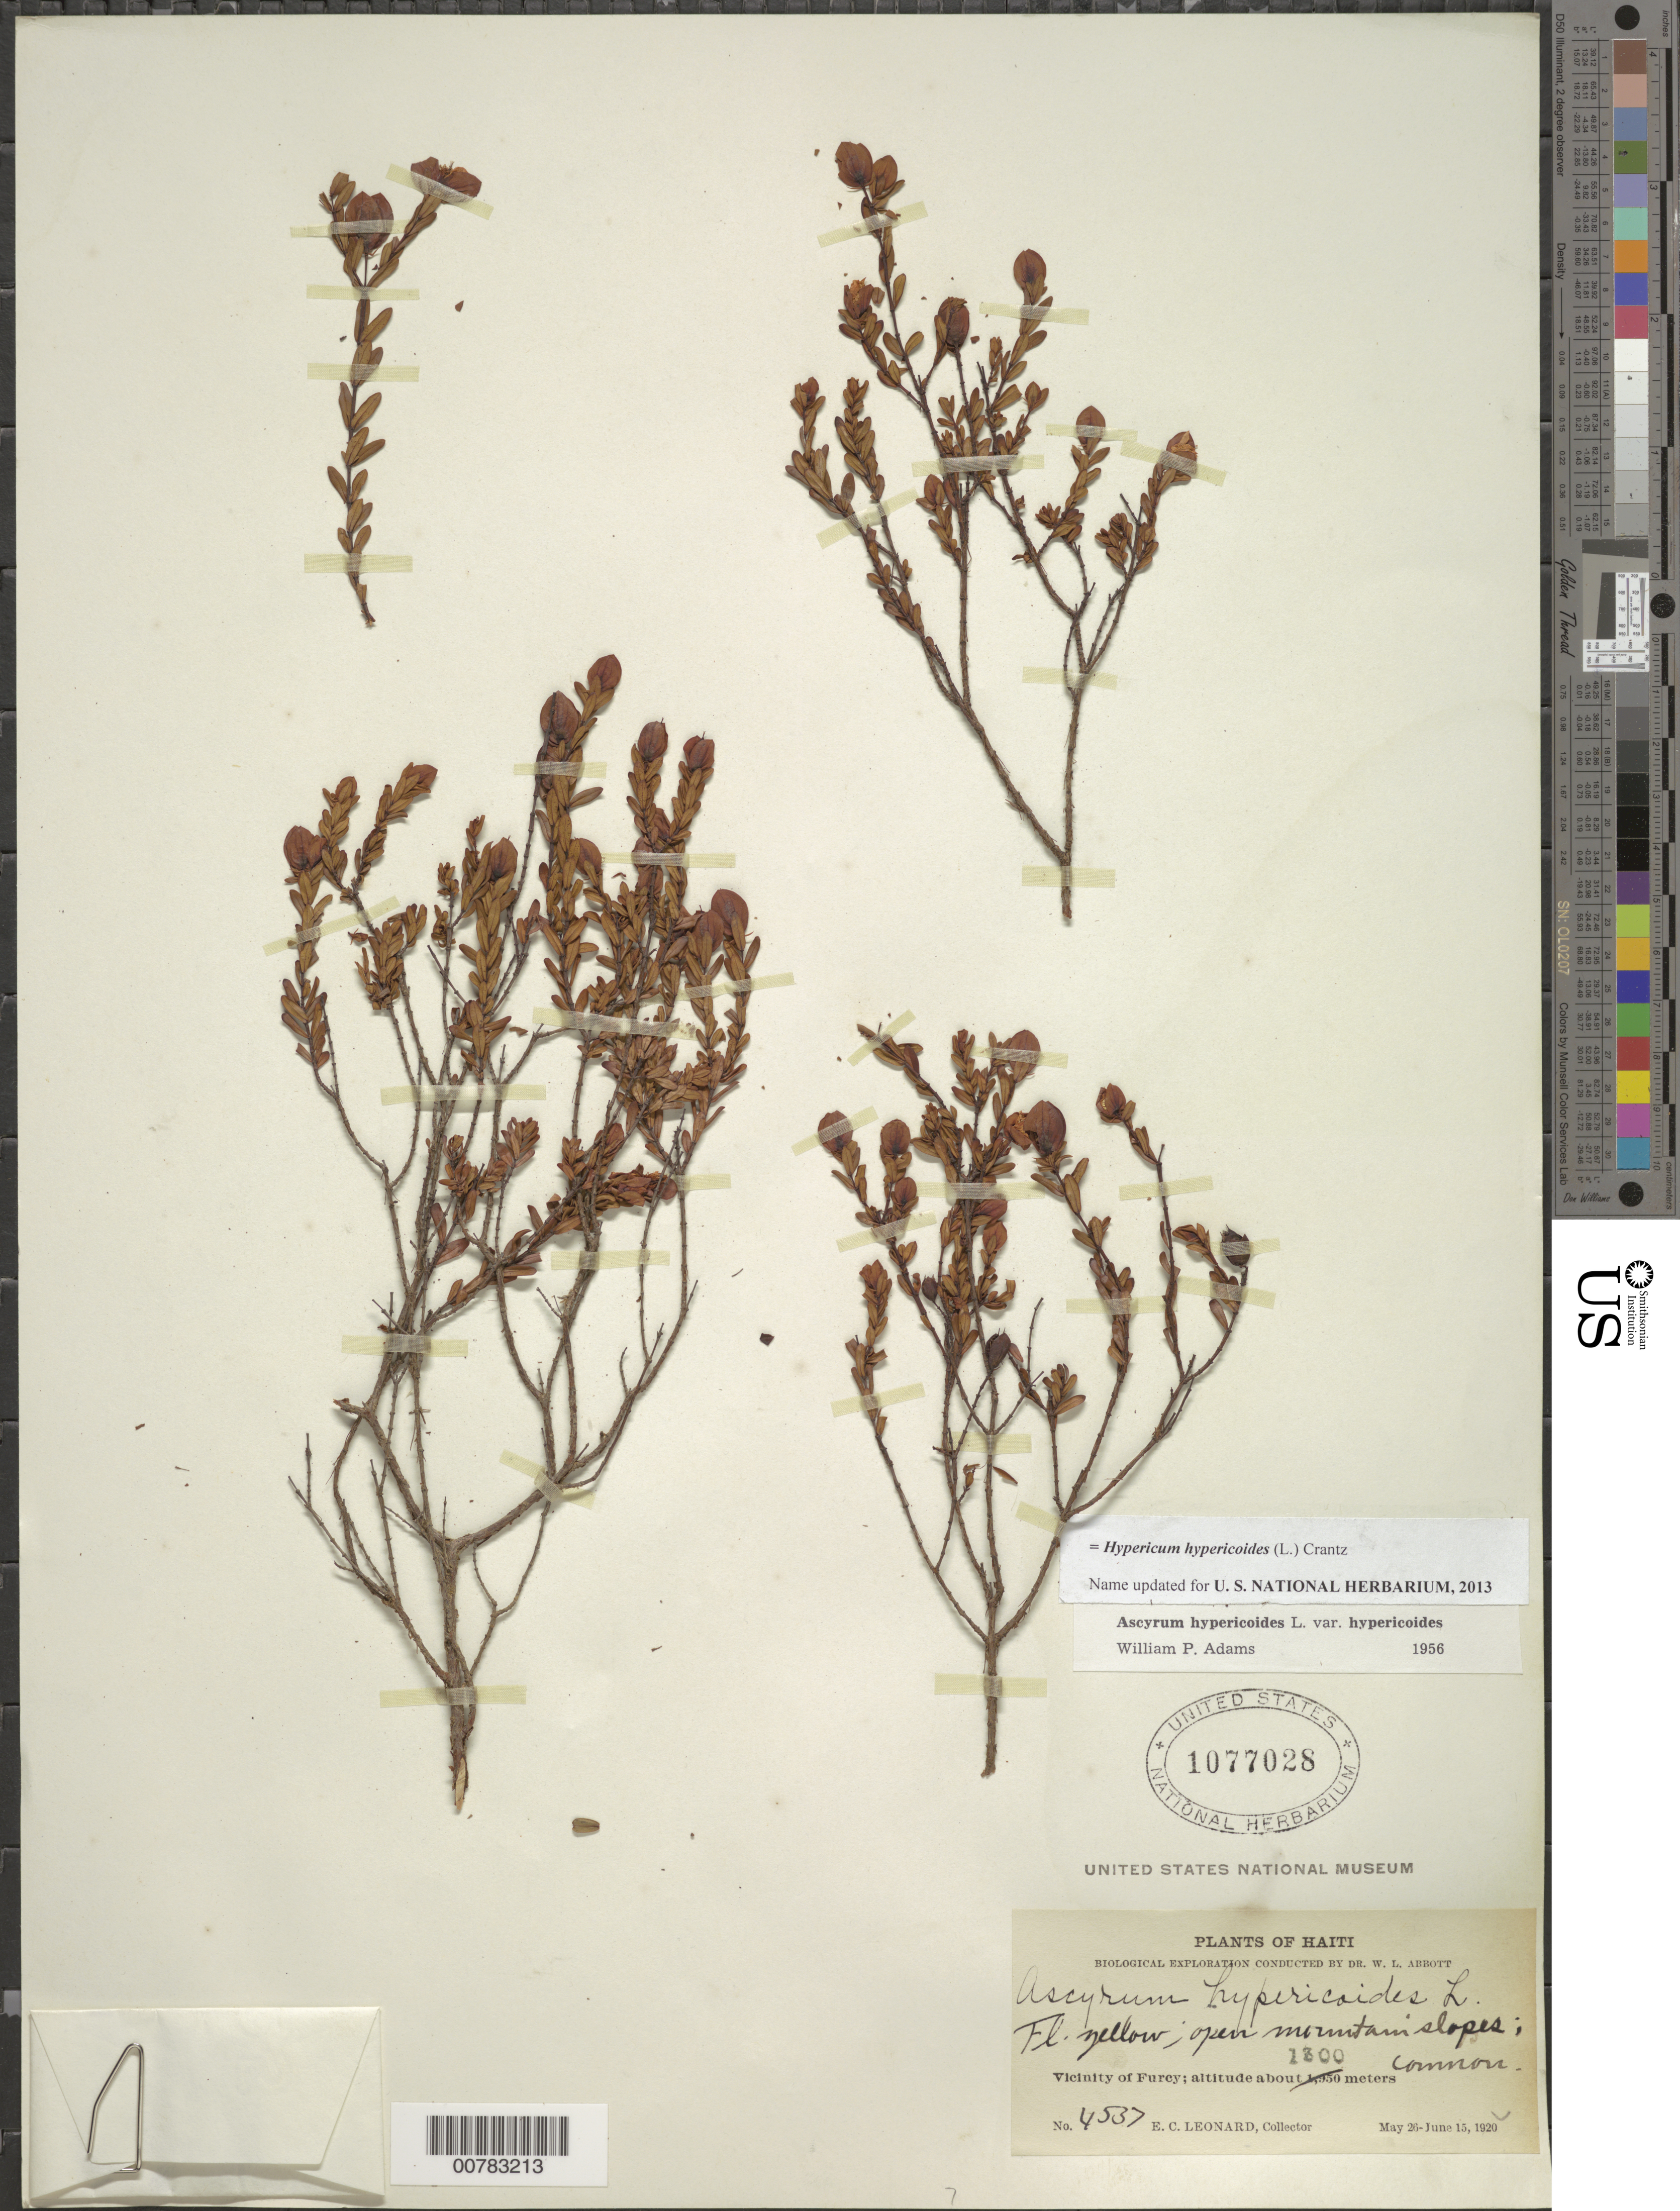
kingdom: Plantae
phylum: Tracheophyta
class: Magnoliopsida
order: Malpighiales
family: Hypericaceae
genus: Hypericum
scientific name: Hypericum hypericoides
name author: (L.) Crantz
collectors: E. C. Leonard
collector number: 4537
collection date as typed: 26 May 1920 15 Jun 1920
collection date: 1920-05-26/1920-06-15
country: Haiti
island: Hispaniola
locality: Vicinity of Furcy.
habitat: Open mountain slopes.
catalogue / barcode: US 1077028